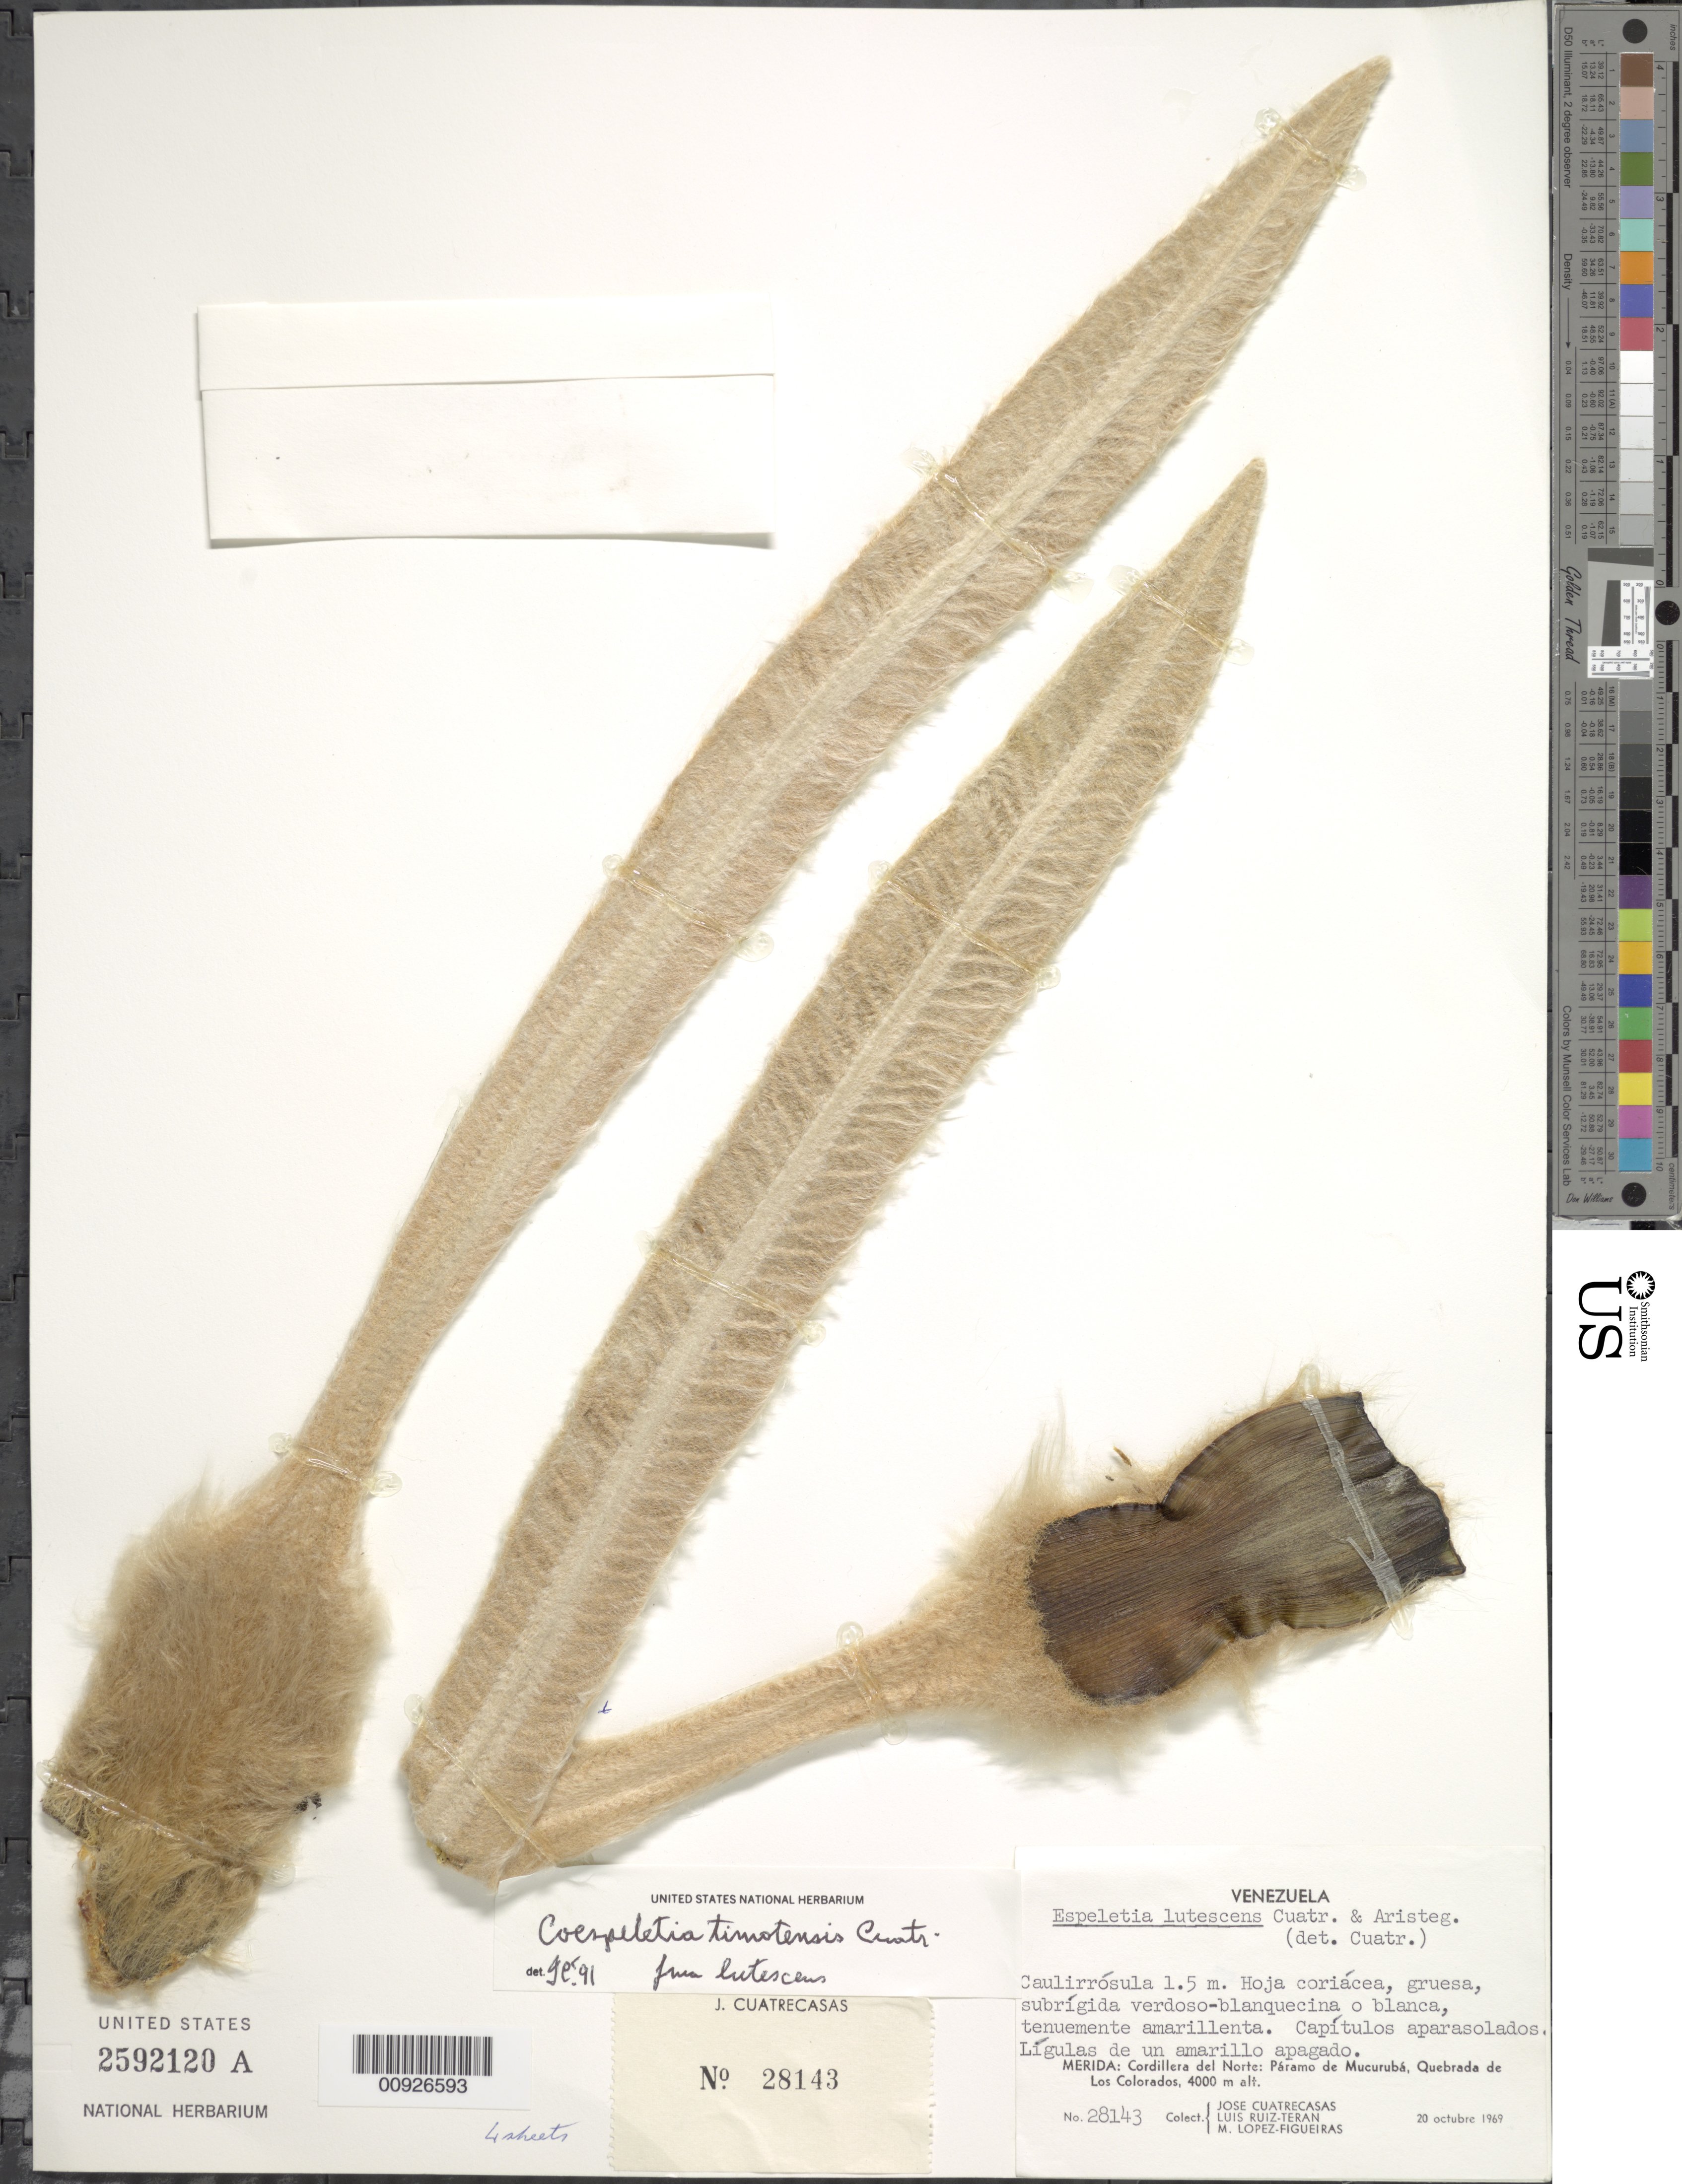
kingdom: Plantae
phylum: Tracheophyta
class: Magnoliopsida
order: Asterales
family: Asteraceae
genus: Coespeletia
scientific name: Coespeletia timotensis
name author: (Cuatrec.) Cuatrec.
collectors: J. Cuatrecasas, L. E. Ruíz-Terán & M. López Figueiras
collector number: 28143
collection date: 1969-10-20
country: Venezuela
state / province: Mérida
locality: P. de Mucurubá. Quebrada de Los Colorados, Cordillera del Norte.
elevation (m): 4000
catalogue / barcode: US 2592120